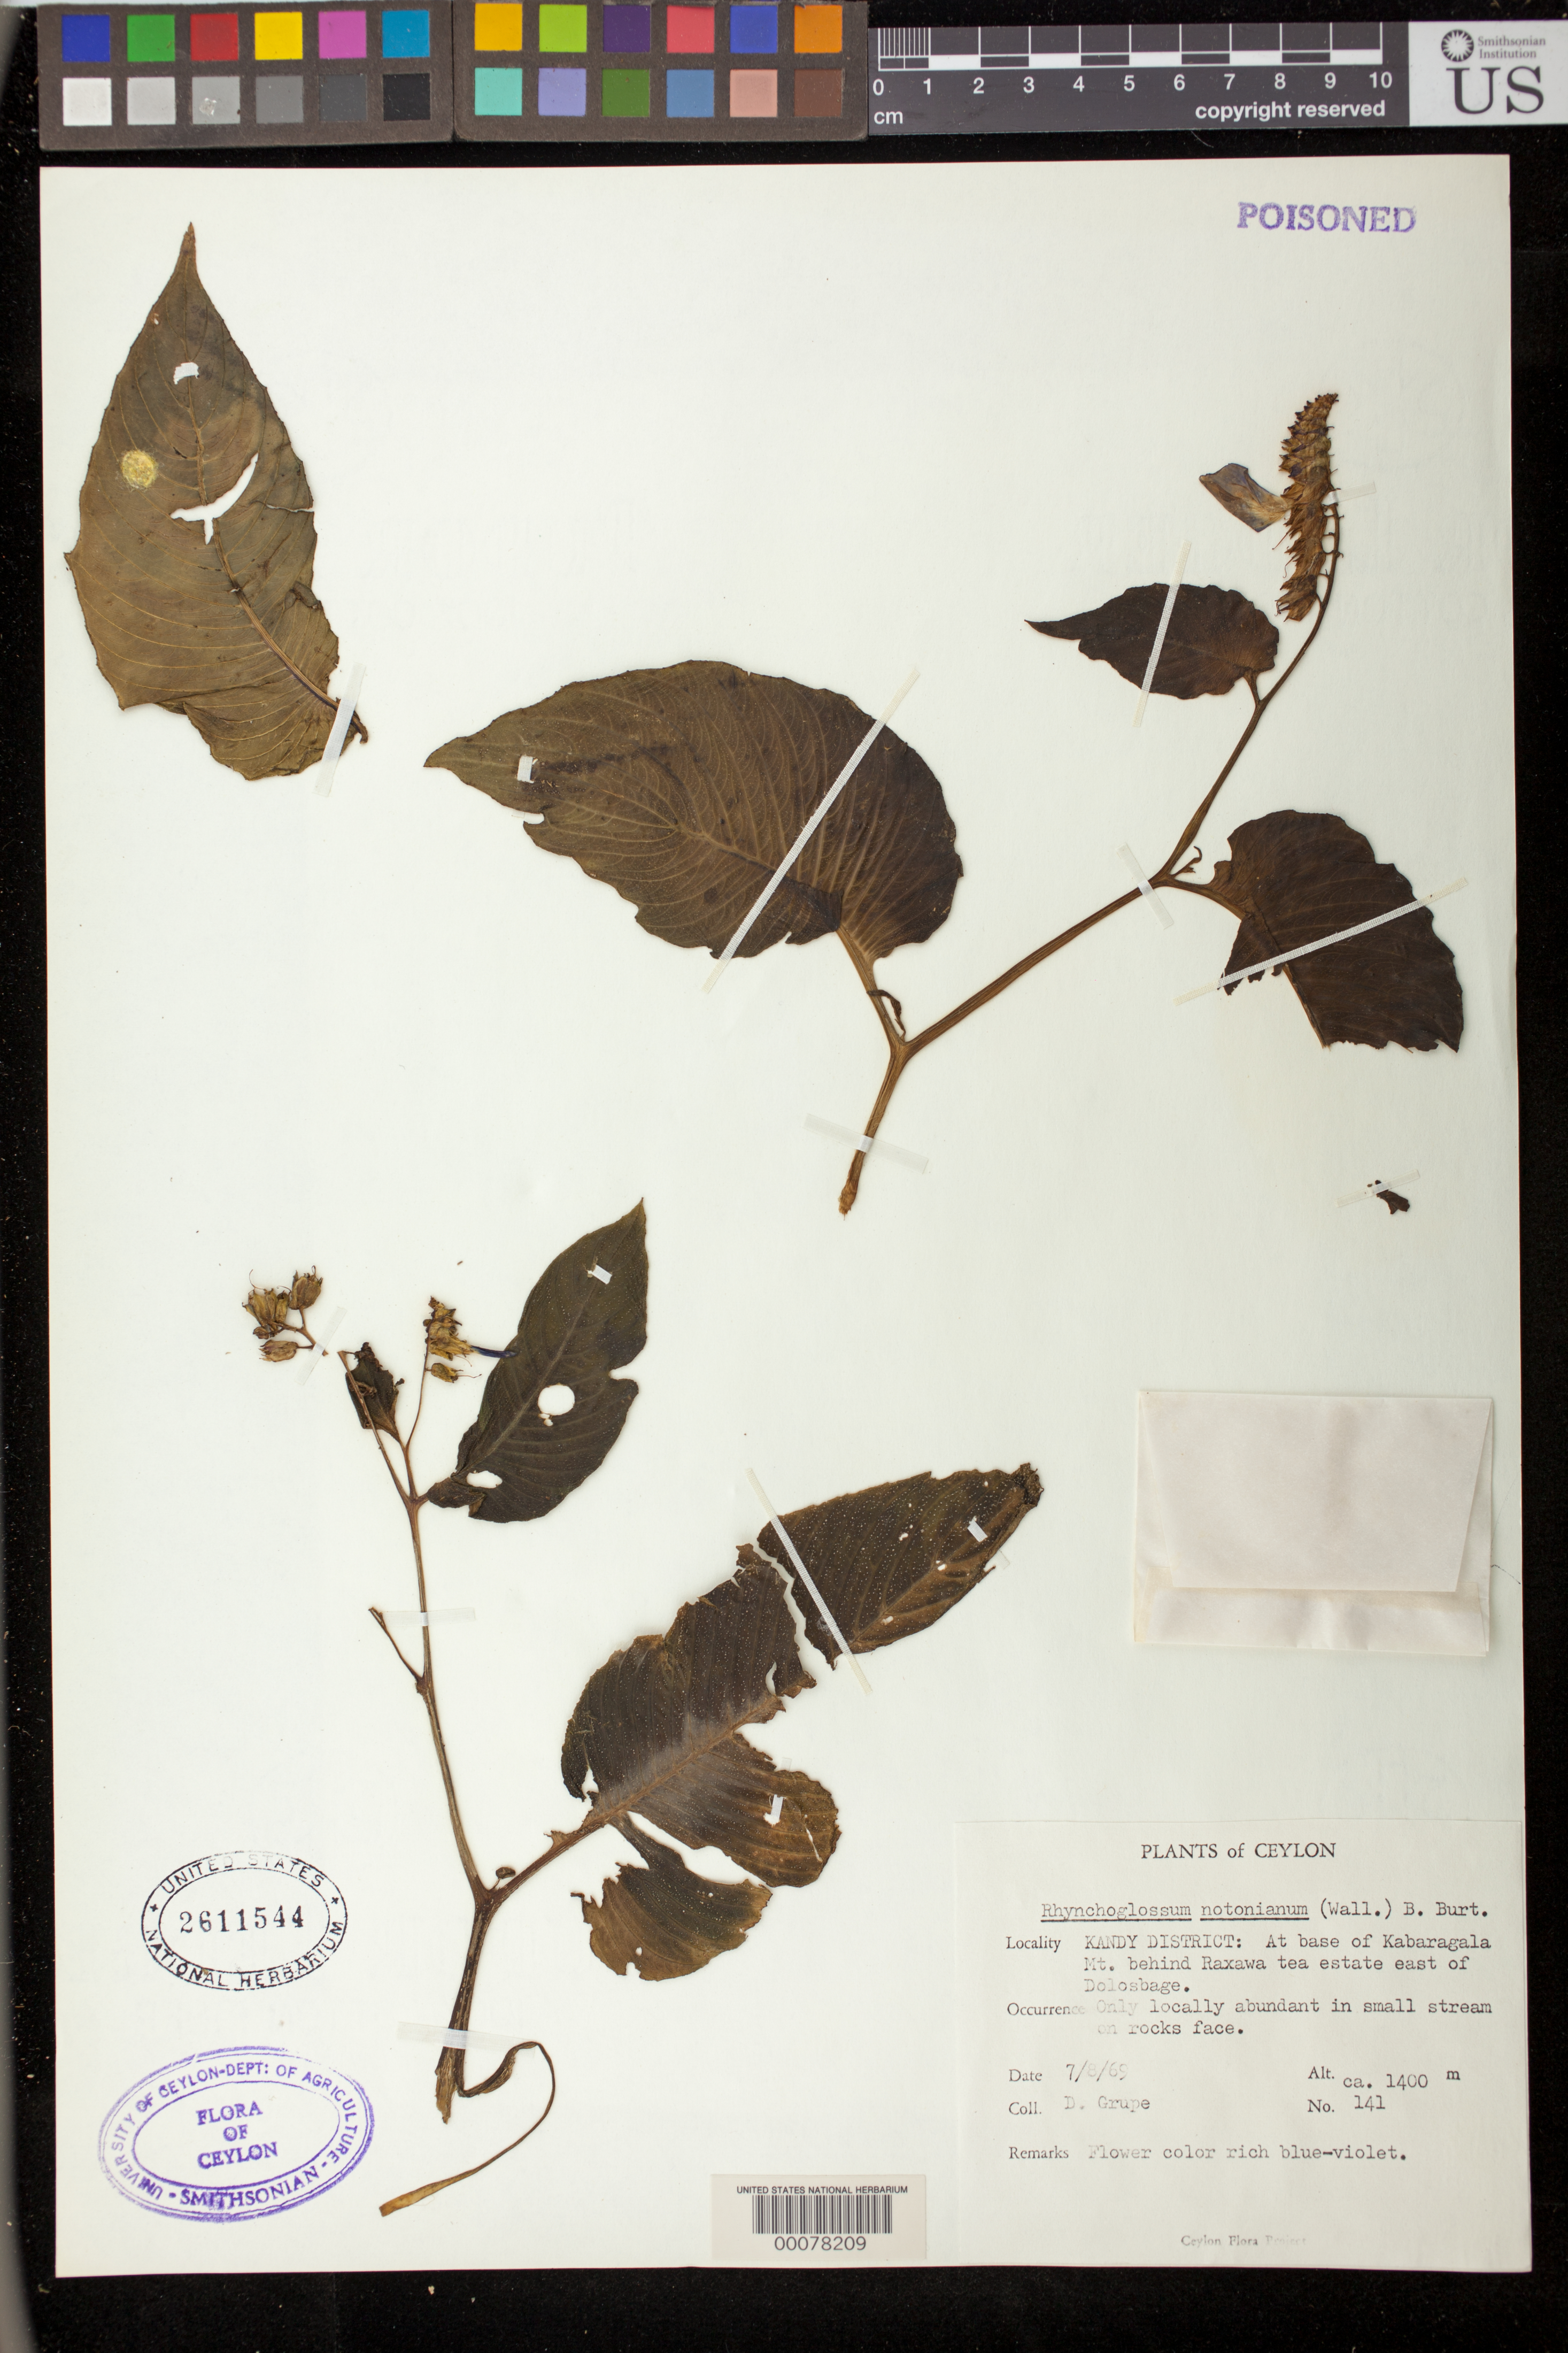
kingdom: Plantae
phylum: Tracheophyta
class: Magnoliopsida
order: Lamiales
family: Gesneriaceae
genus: Rhynchoglossum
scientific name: Rhynchoglossum notonianum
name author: (Wall.) B.L. Burtt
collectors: D. Grupe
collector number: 141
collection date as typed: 07 Aug 1969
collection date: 1969-08-07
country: Sri Lanka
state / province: Central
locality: Kandy (dist.), At base of kabaragala mt behind raxawa tea estate east of dolosbage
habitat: Only locally abundant in small stream on rocks face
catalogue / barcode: US 2611544